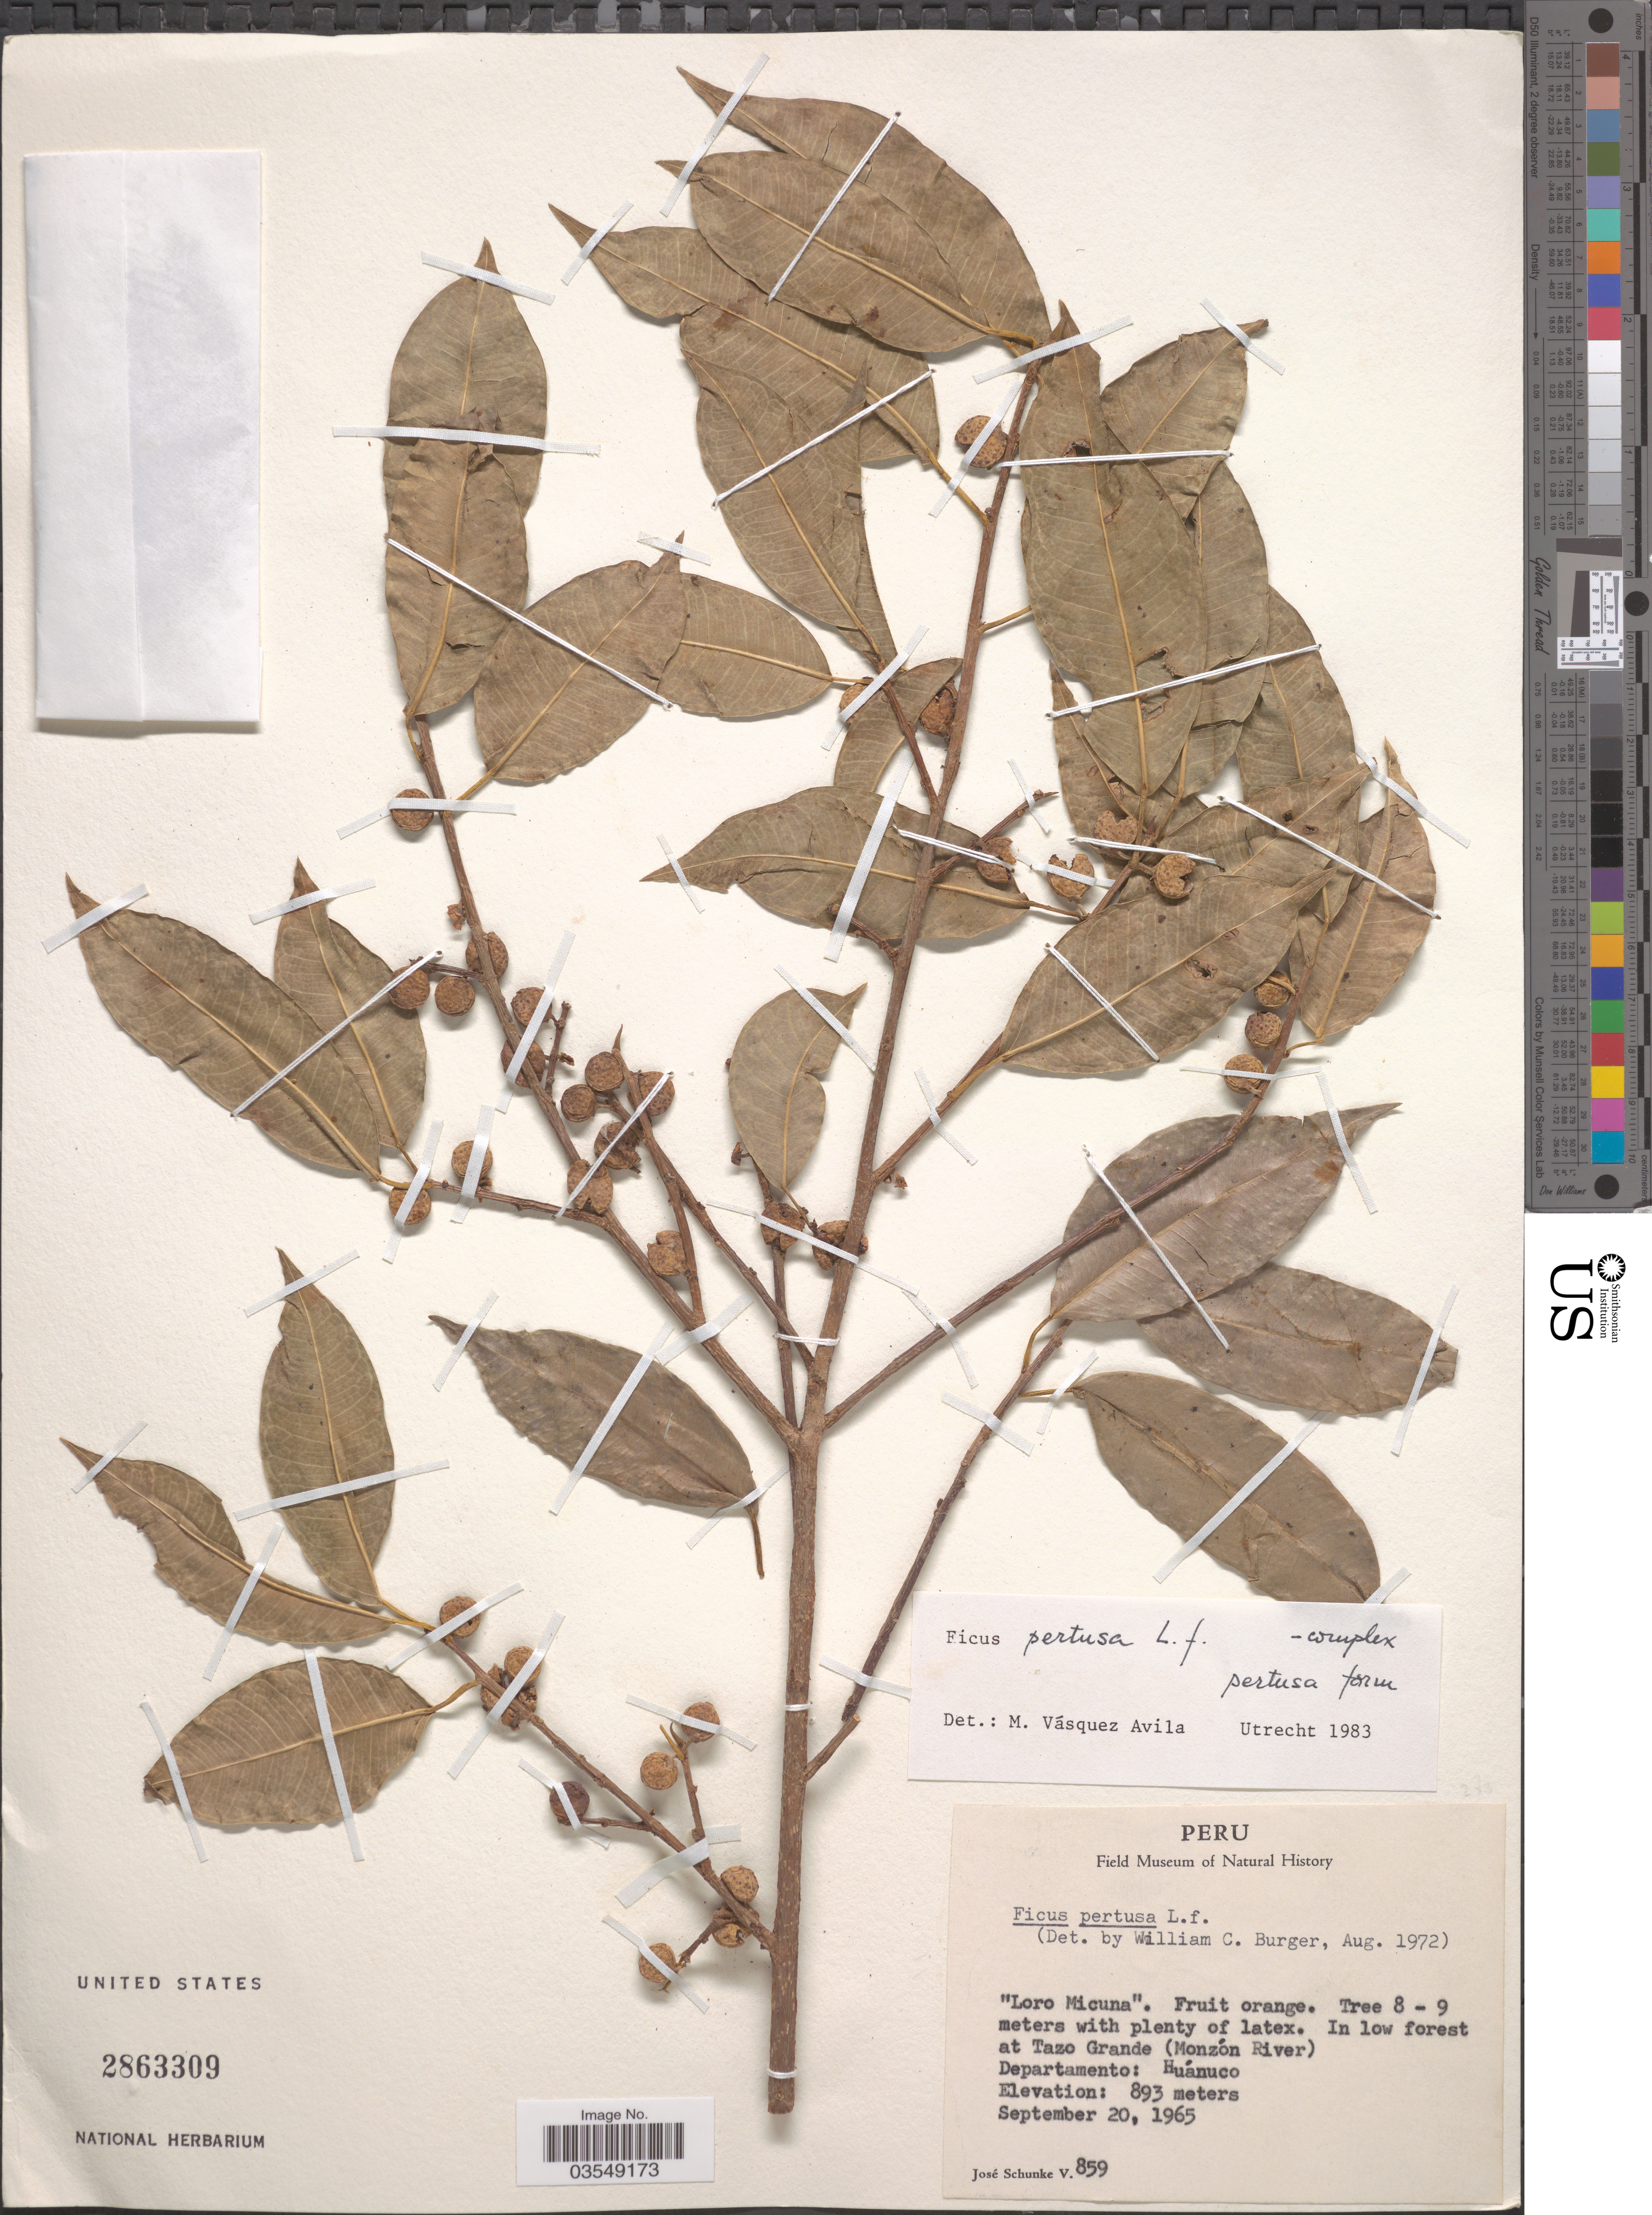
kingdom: Plantae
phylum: Tracheophyta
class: Magnoliopsida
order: Rosales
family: Moraceae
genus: Ficus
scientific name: Ficus pertusa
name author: L. f.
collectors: J. Schunke Vigo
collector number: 859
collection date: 1965-09-20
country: Peru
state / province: Huánuco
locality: In low forest at Tazo Grande (Monzón River). Departamento: Huánuco.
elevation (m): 893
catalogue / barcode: US 2863309